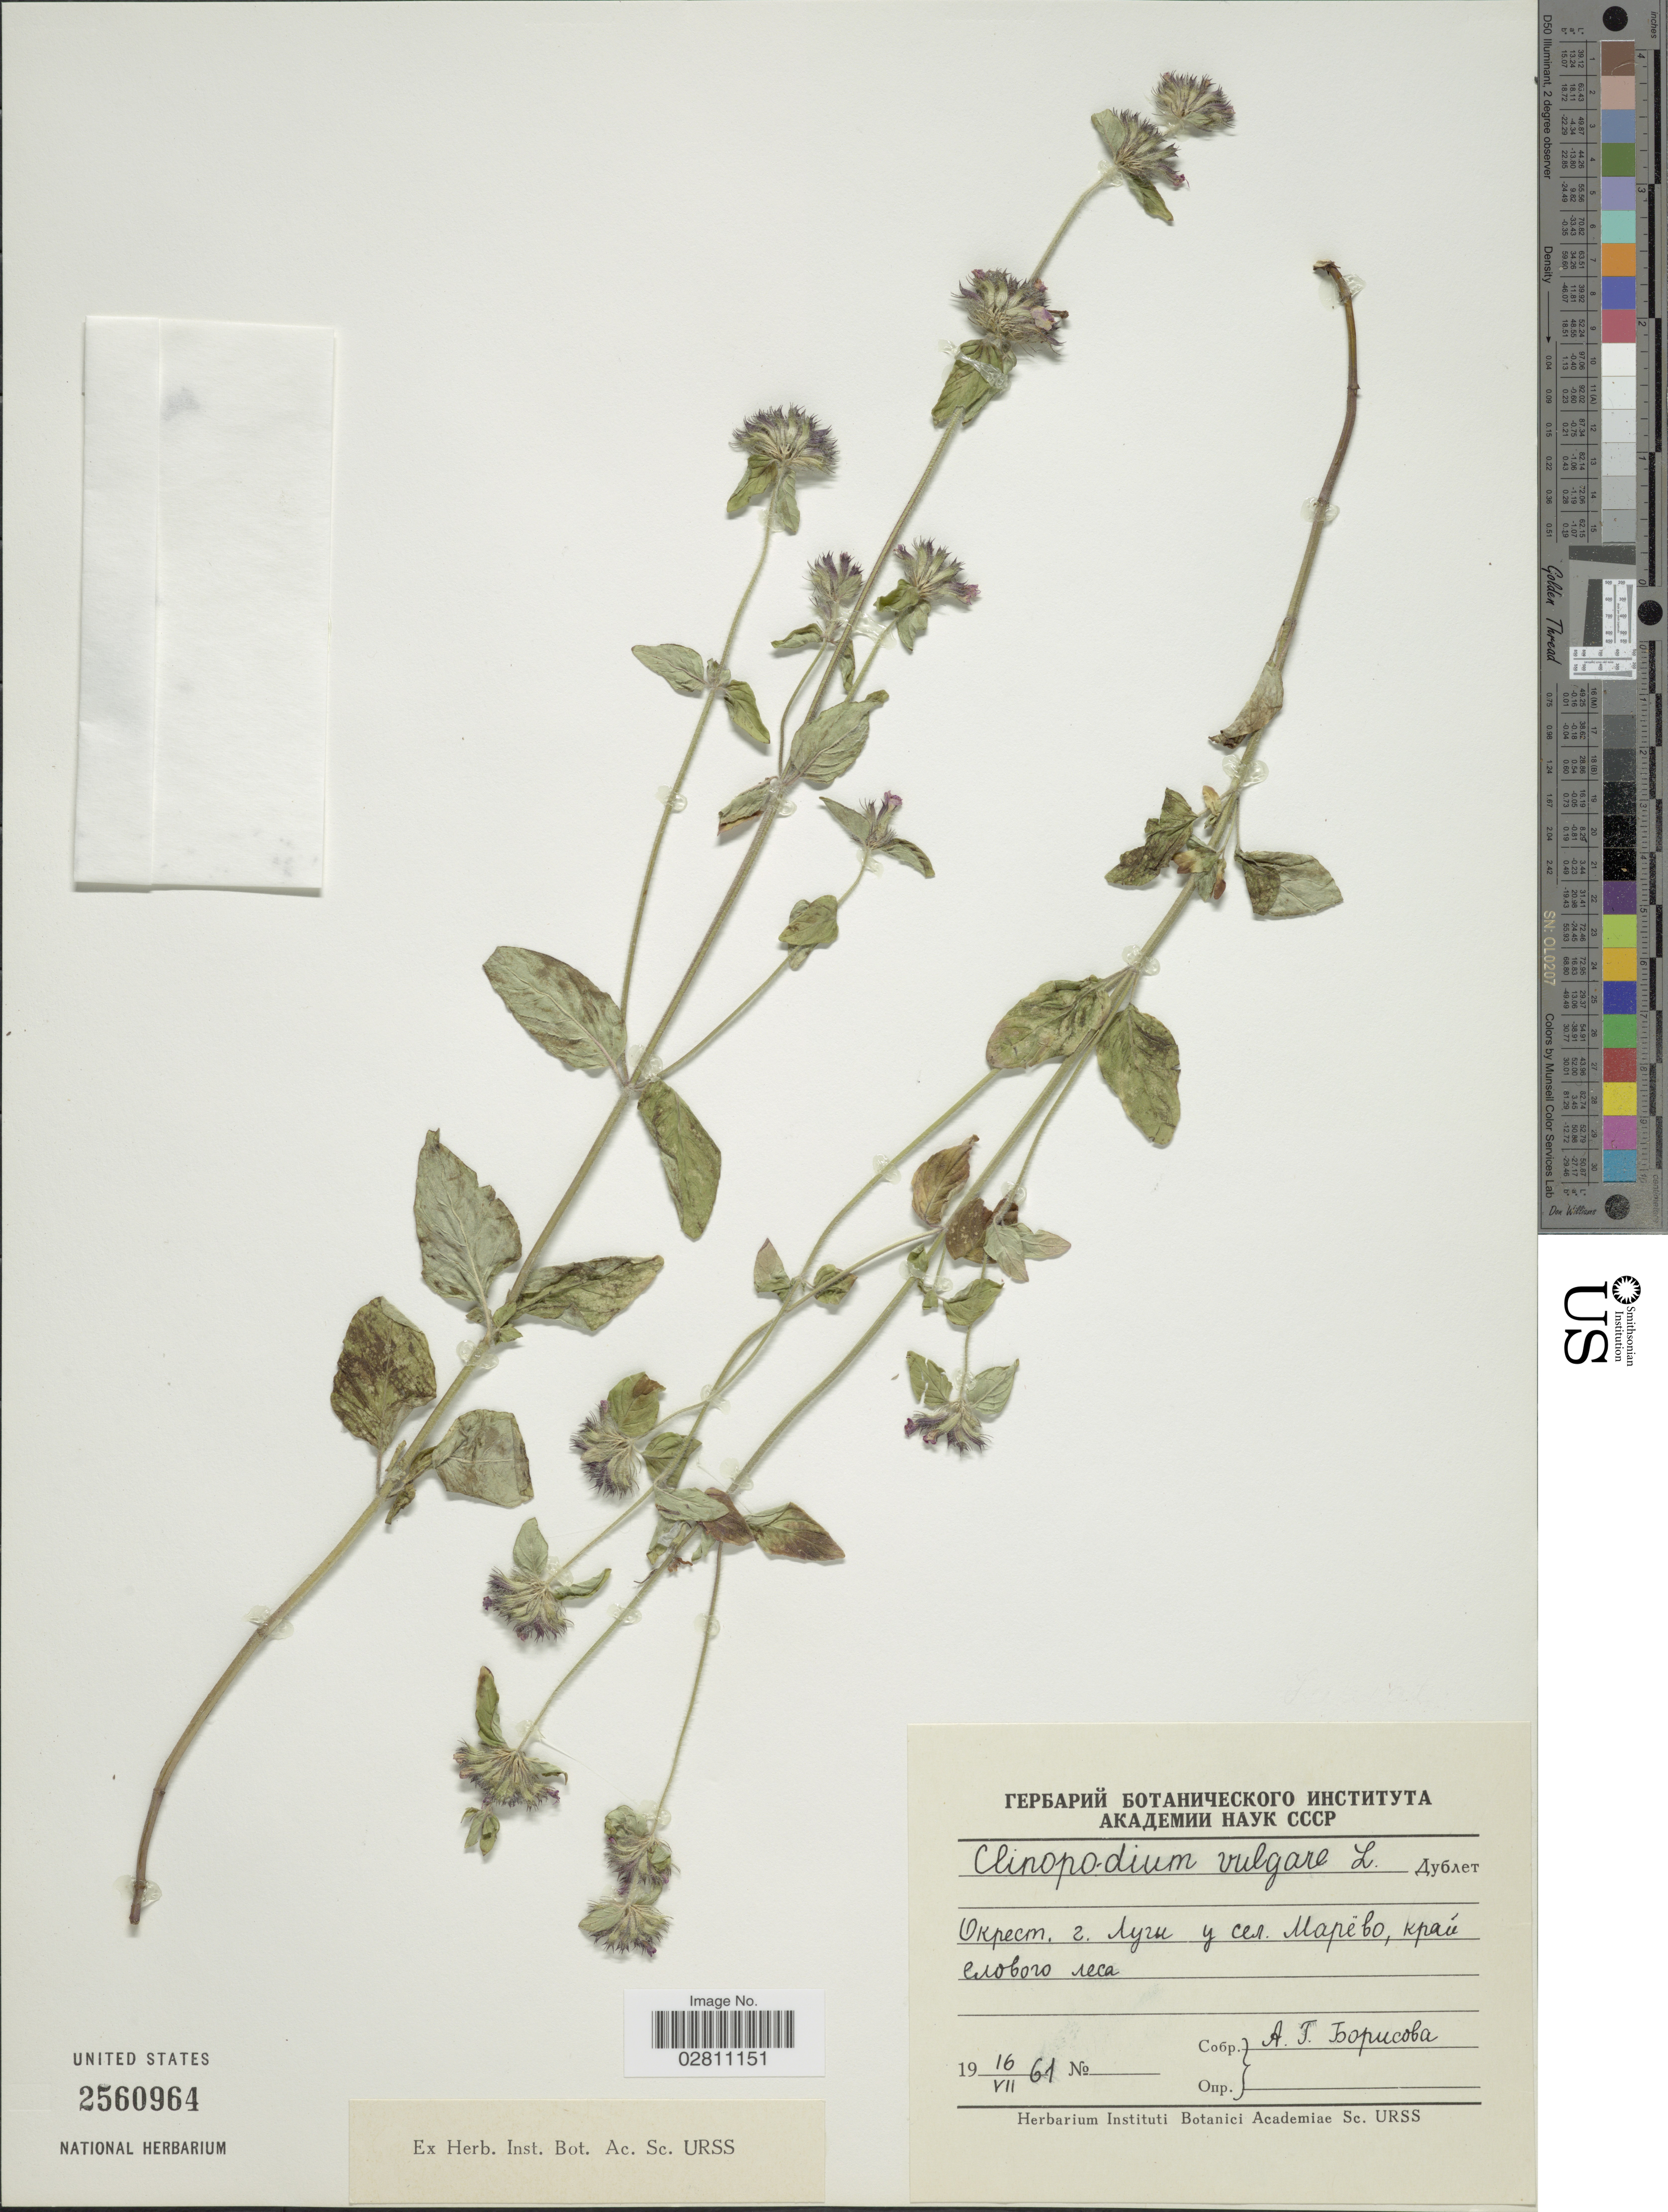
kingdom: Plantae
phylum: Tracheophyta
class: Magnoliopsida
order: Lamiales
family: Lamiaceae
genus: Clinopodium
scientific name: Clinopodium vulgare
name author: L.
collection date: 1961-07-16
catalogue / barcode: US 2560964